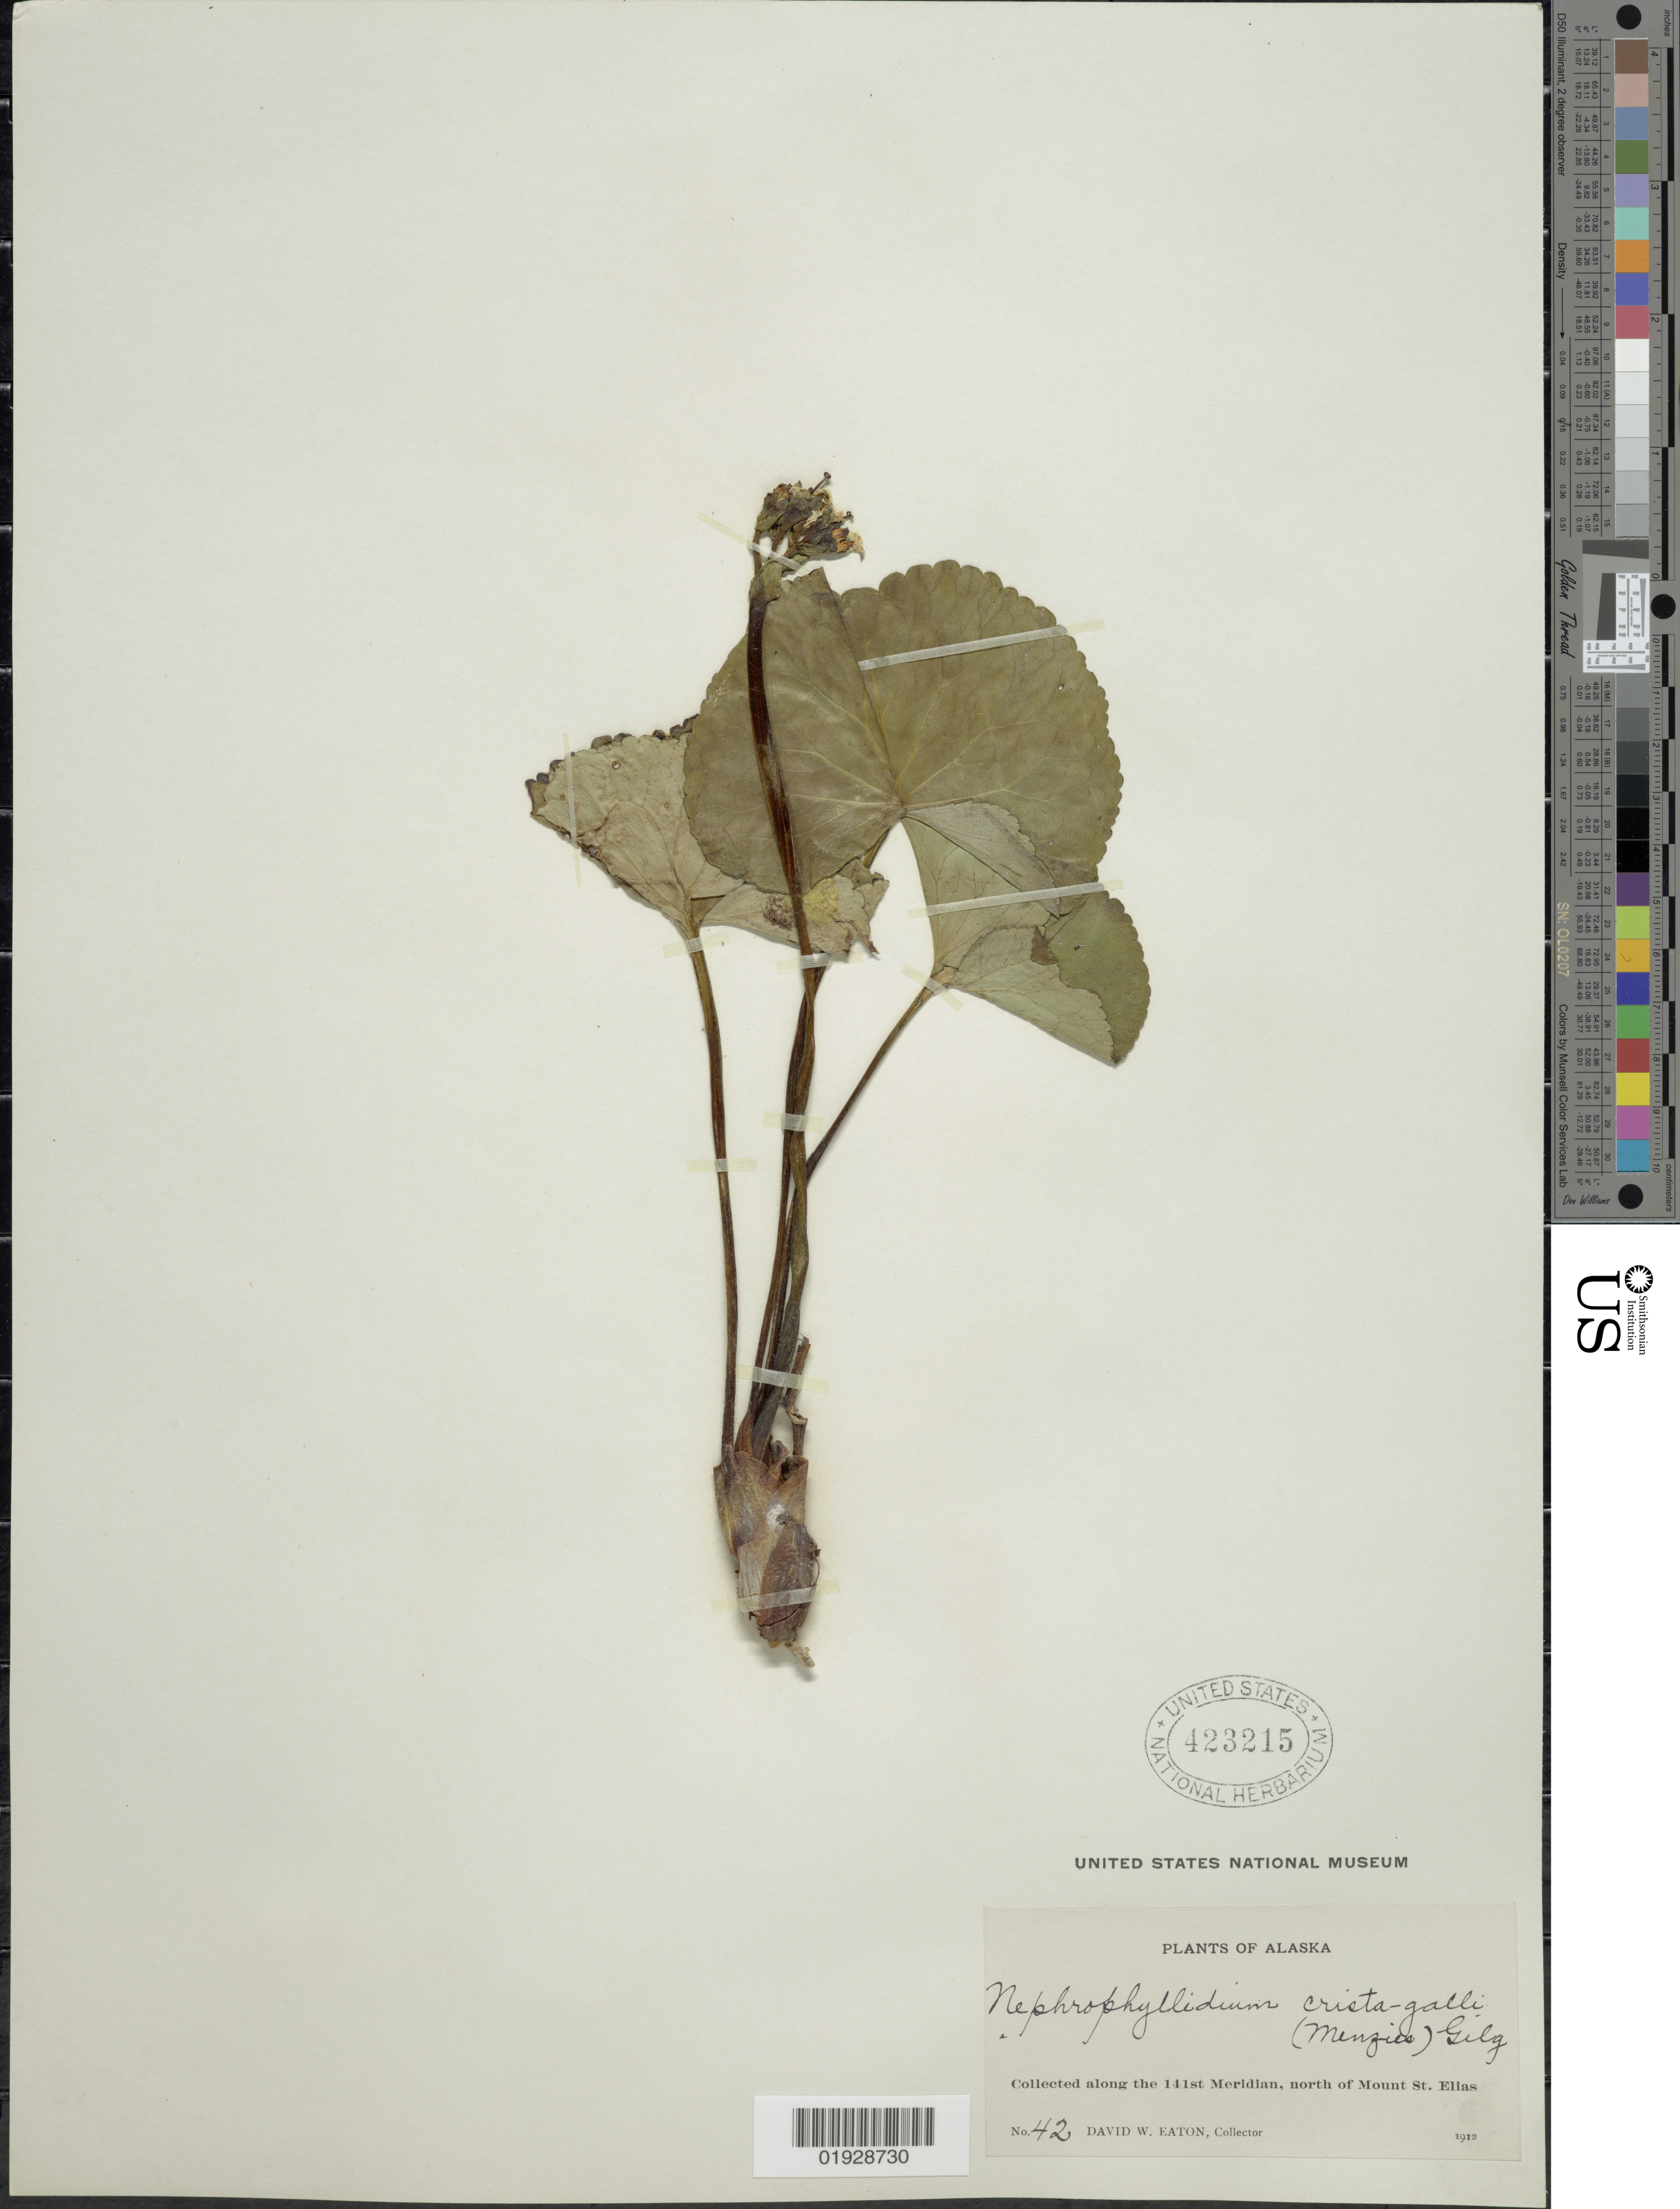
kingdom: Plantae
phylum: Tracheophyta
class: Magnoliopsida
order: Asterales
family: Menyanthaceae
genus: Nephrophyllidium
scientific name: Nephrophyllidium crista-galli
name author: (Menzies ex Hook.) Gilg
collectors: D. Eaton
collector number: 42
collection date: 1912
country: United States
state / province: Alaska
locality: Along 141st Meridian, north of Mount St. Elias.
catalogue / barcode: US 423215